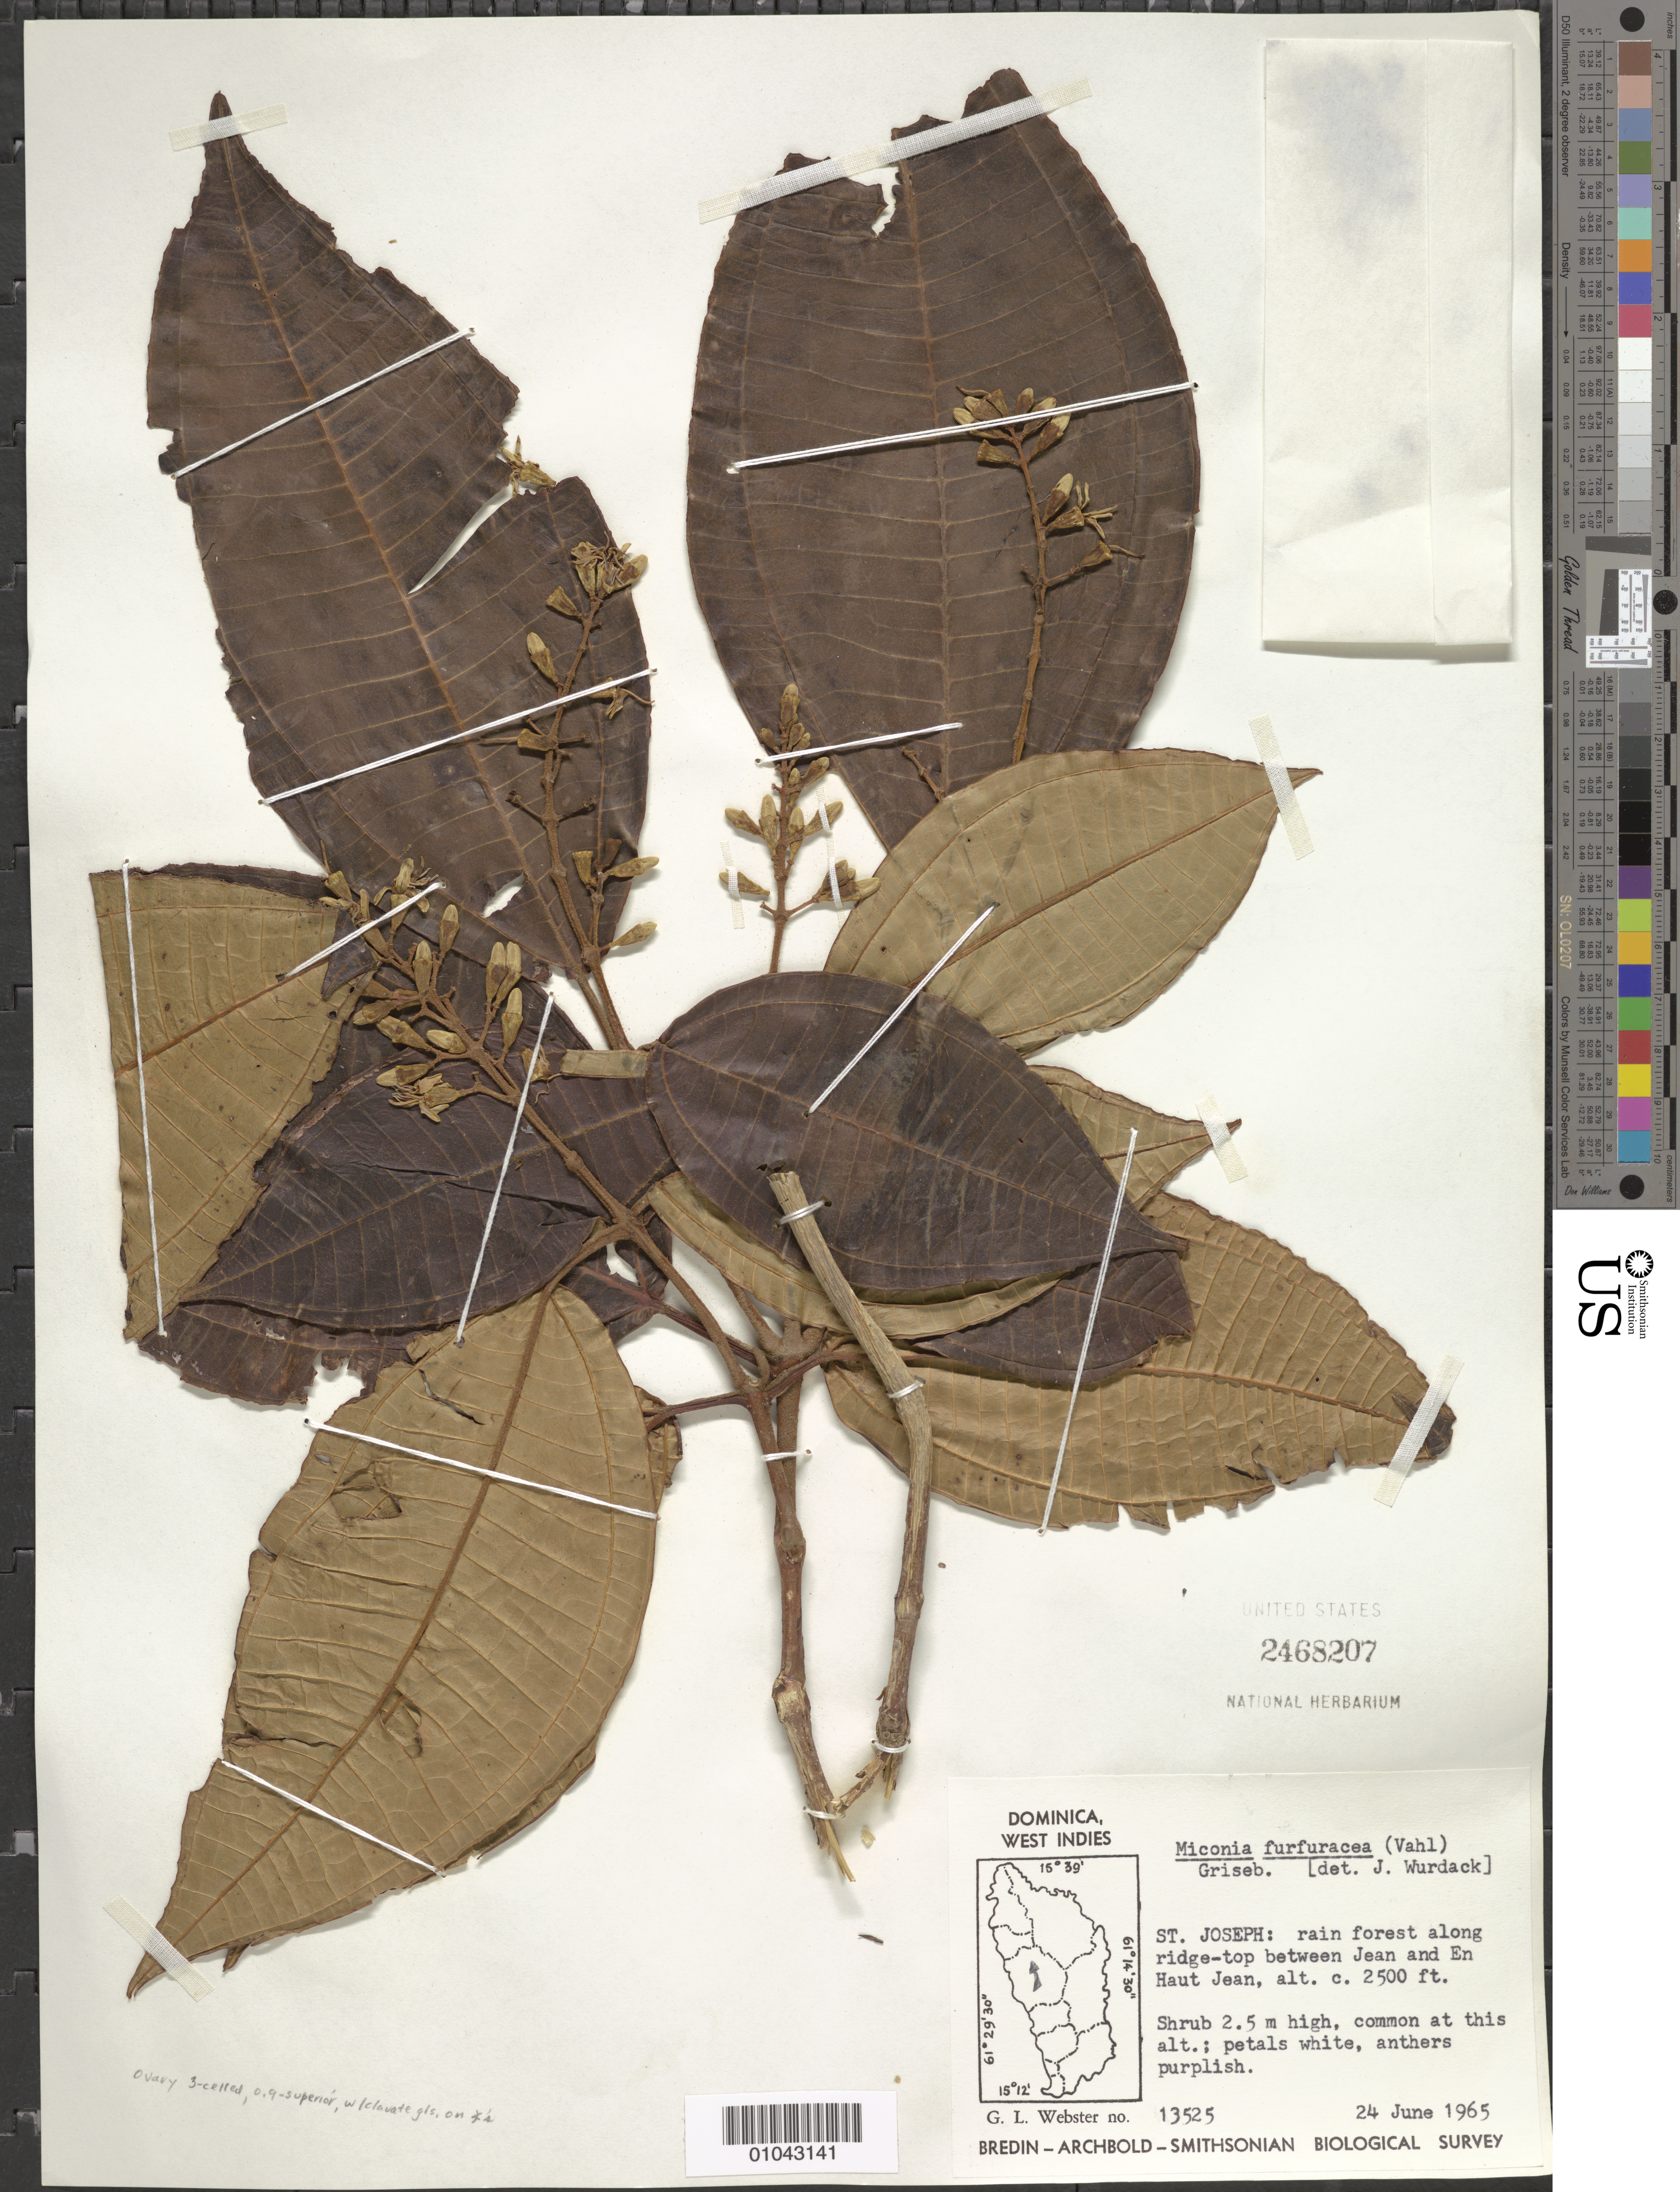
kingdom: Plantae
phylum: Tracheophyta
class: Magnoliopsida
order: Myrtales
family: Melastomataceae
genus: Miconia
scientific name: Miconia furfuracea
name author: (Vahl) Griseb.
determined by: Wurdack, John J., (US), US (UNITED STATES)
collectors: G. L. Webster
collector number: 13525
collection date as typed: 24 Jun 1965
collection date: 1965-06-24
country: Dominica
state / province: St. Joseph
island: Dominica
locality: Between Jean and En Haut Jean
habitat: Rainforest along ridge top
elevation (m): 762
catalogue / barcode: US 2468207